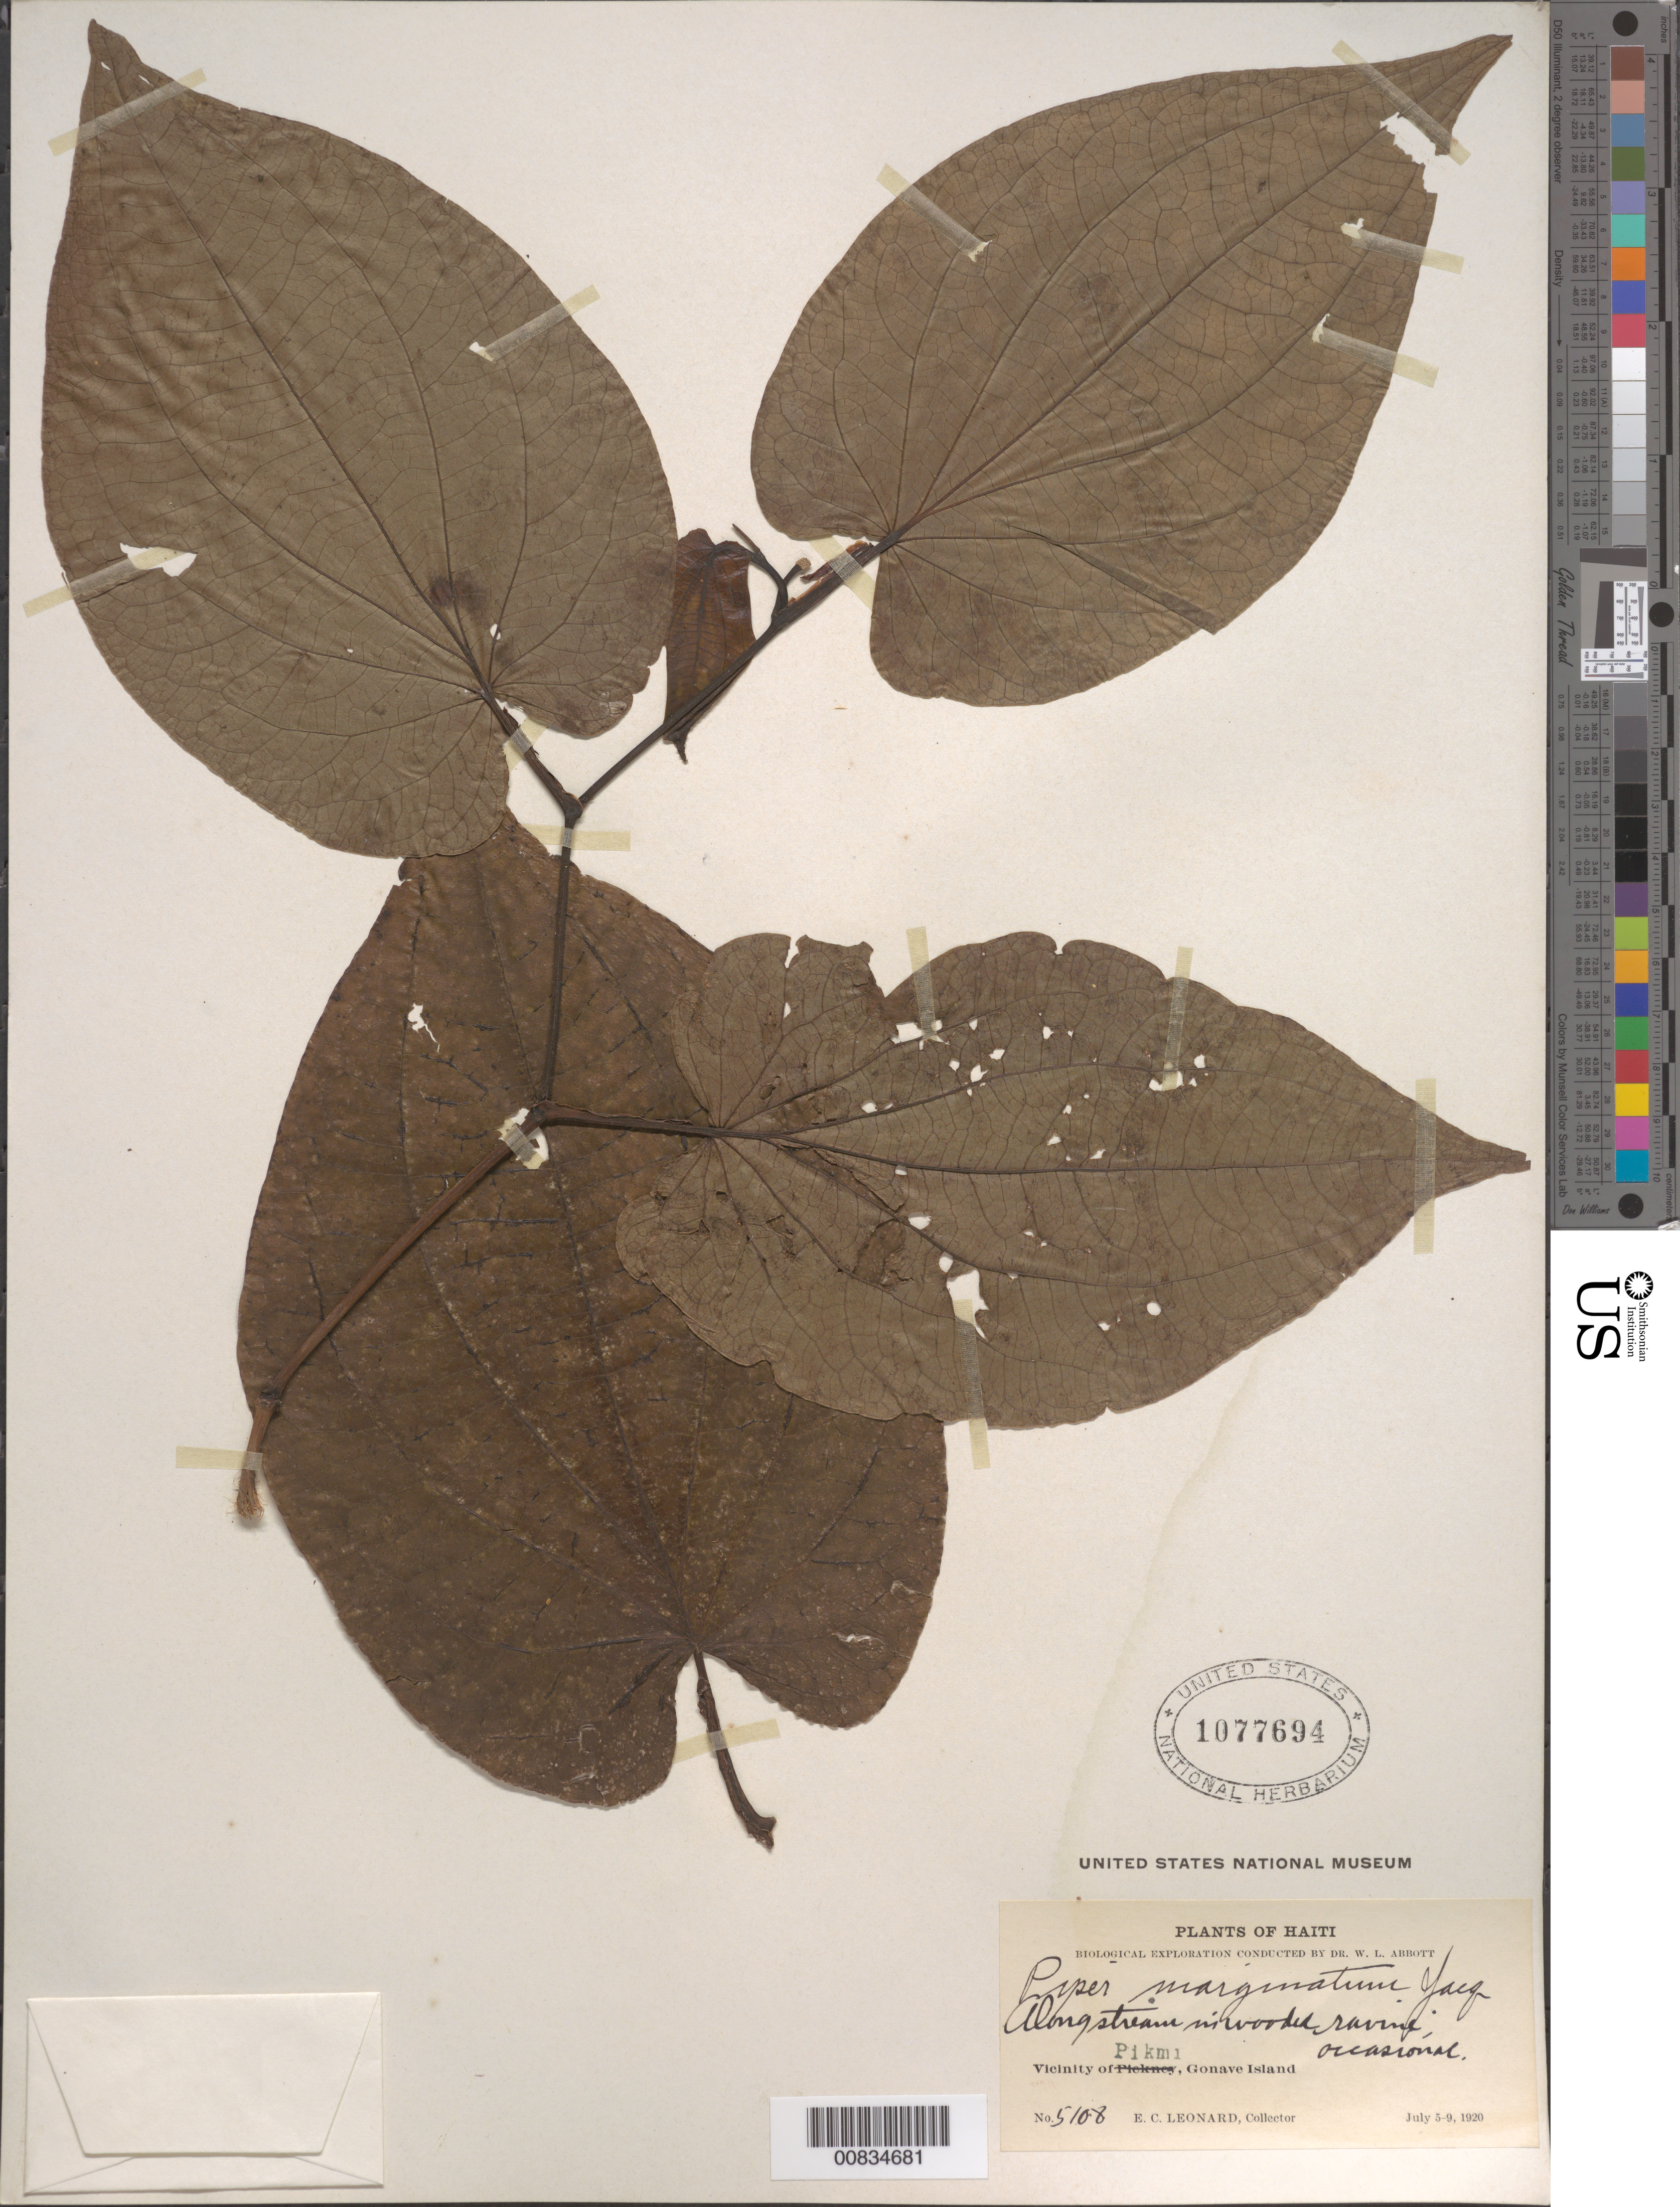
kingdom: Plantae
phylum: Tracheophyta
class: Magnoliopsida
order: Piperales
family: Piperaceae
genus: Piper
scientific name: Piper marginatum var. domatiiferum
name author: Trel.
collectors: E. C. Leonard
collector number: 5108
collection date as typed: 05 Jul 1920 to 09 Jul 1920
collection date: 1920-07-05/1920-07-09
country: Haiti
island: Île de la Gonâve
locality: Vicinity of Pikmi, Gonave Island.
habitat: Along stream in wooded ravine.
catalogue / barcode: US 1077694